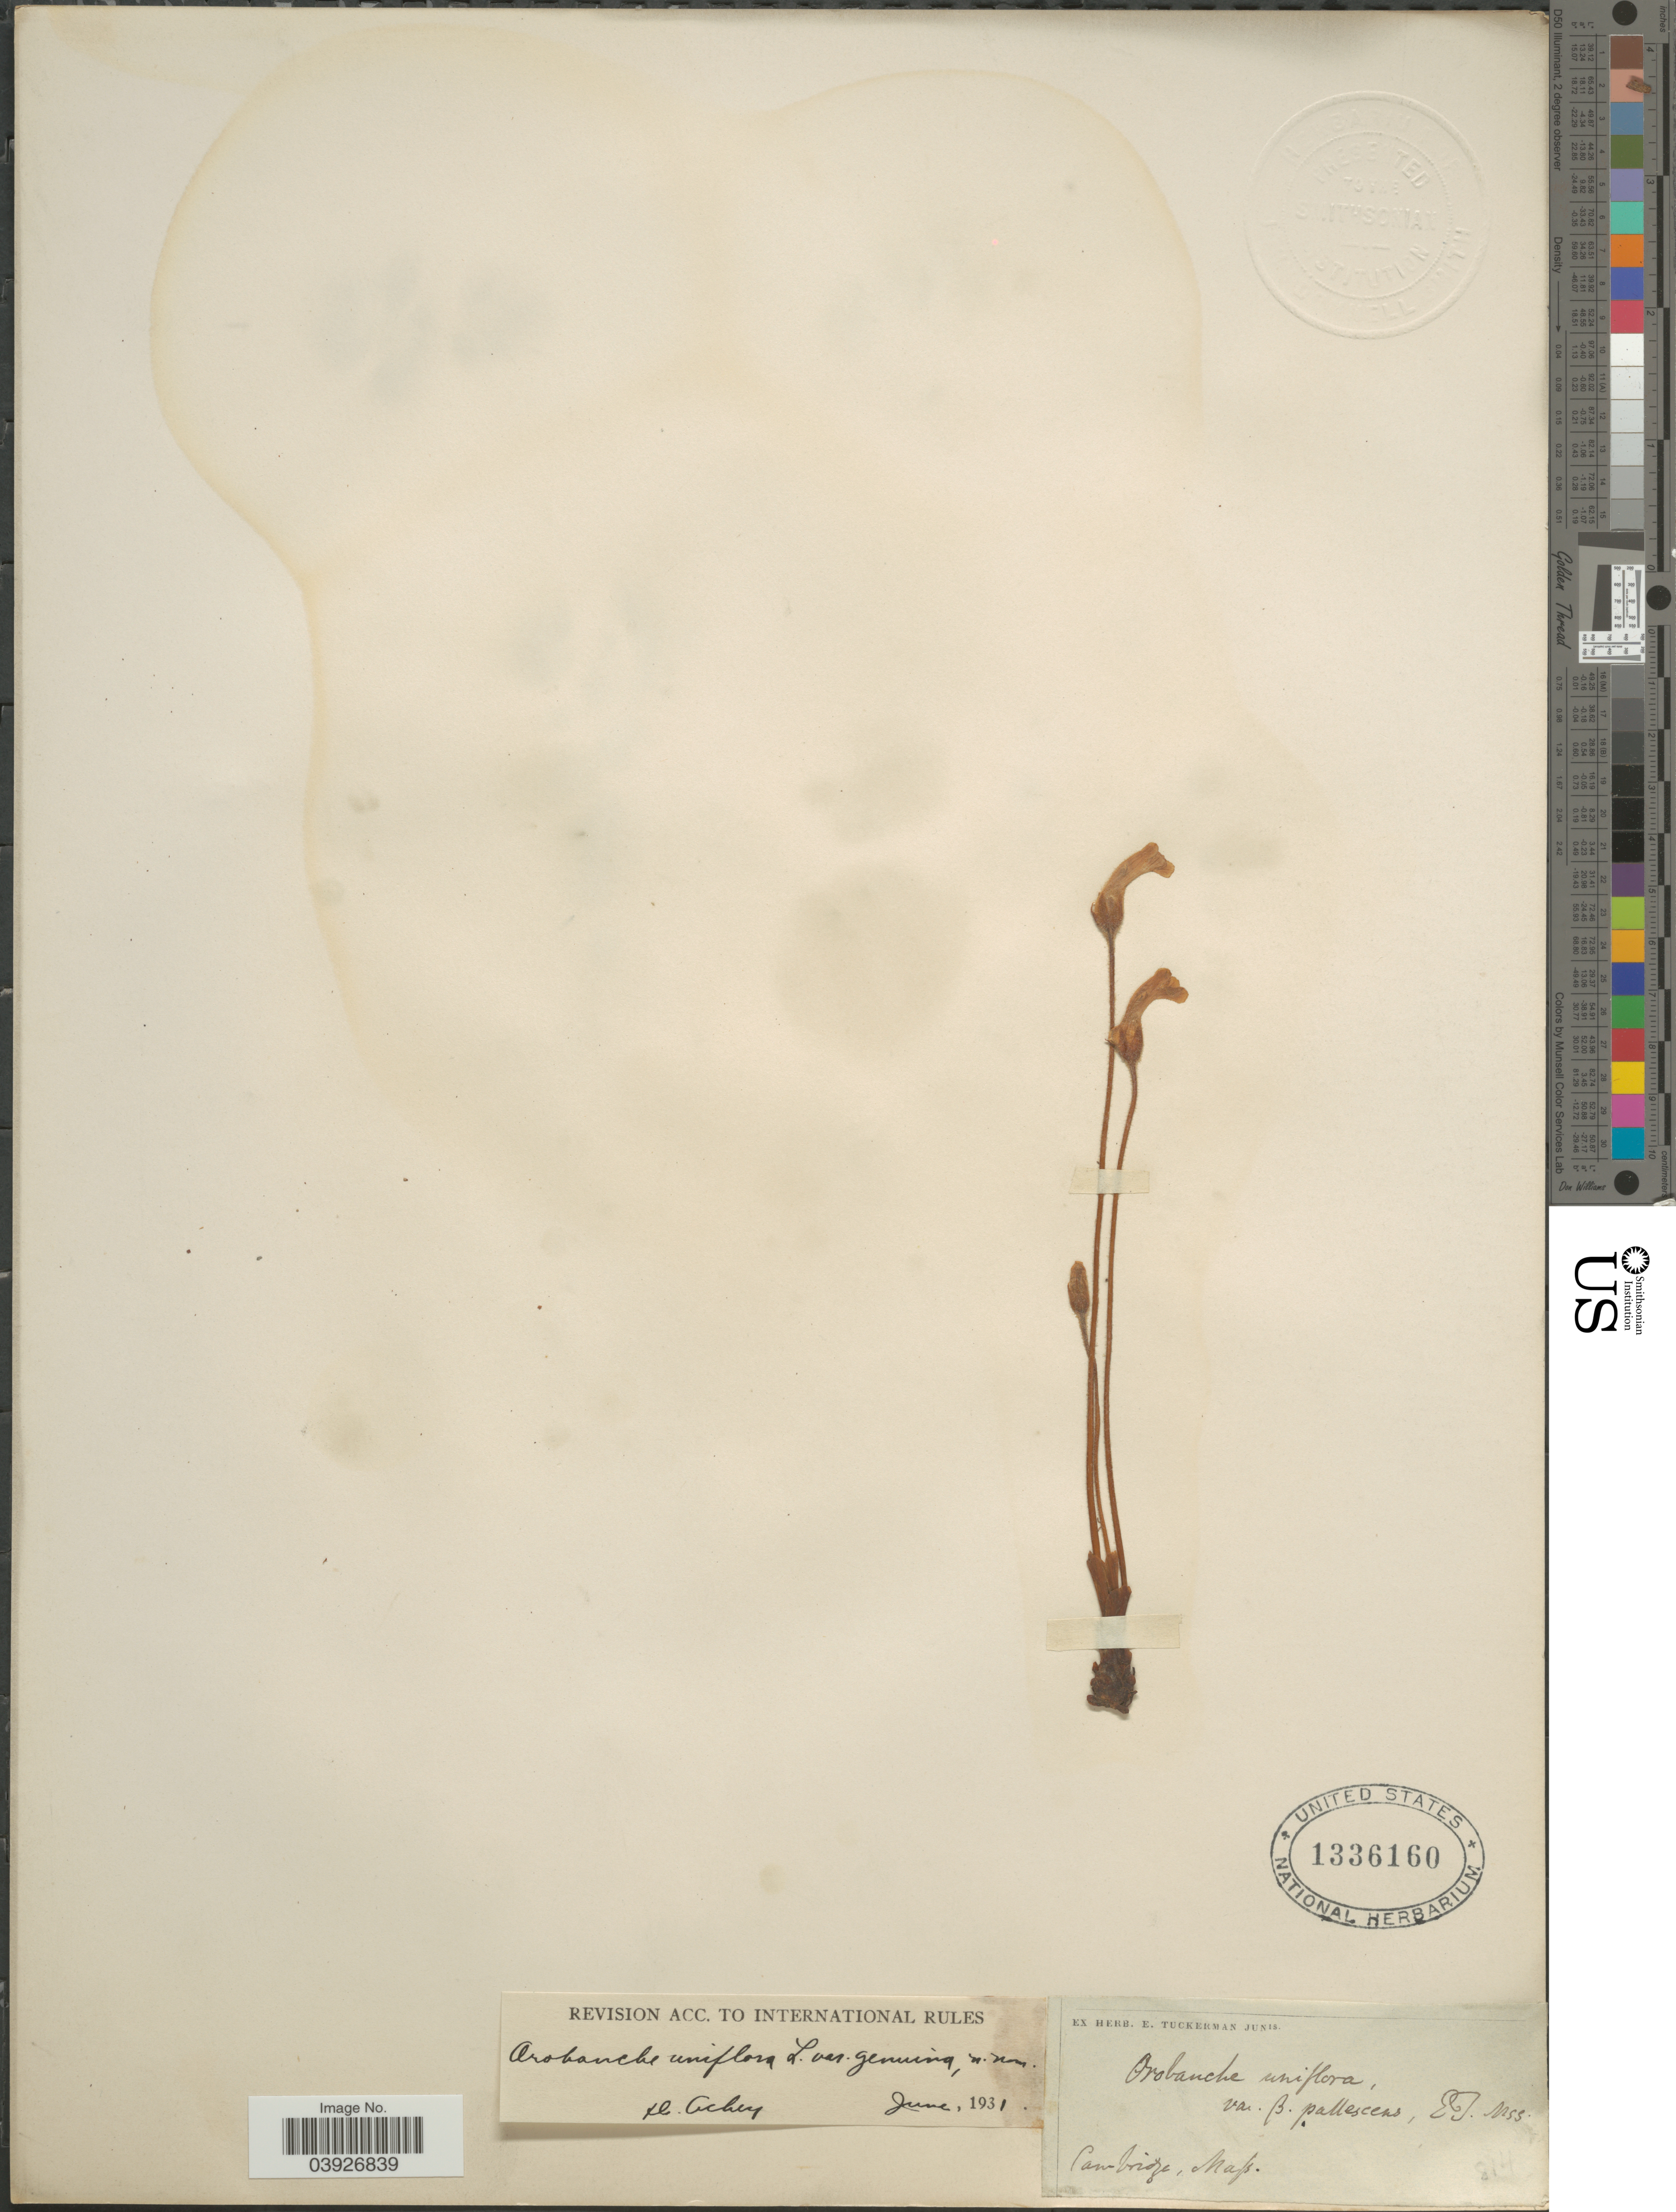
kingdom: Plantae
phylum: Tracheophyta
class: Magnoliopsida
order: Lamiales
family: Orobanchaceae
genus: Aphyllon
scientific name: Aphyllon uniflorum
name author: A. Gray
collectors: ex herb. E. Tuckerman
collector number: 814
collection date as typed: Transcribed d/m/y: /6/15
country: United States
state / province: Massachusetts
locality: Cambridge, Mass.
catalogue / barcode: US 1336160